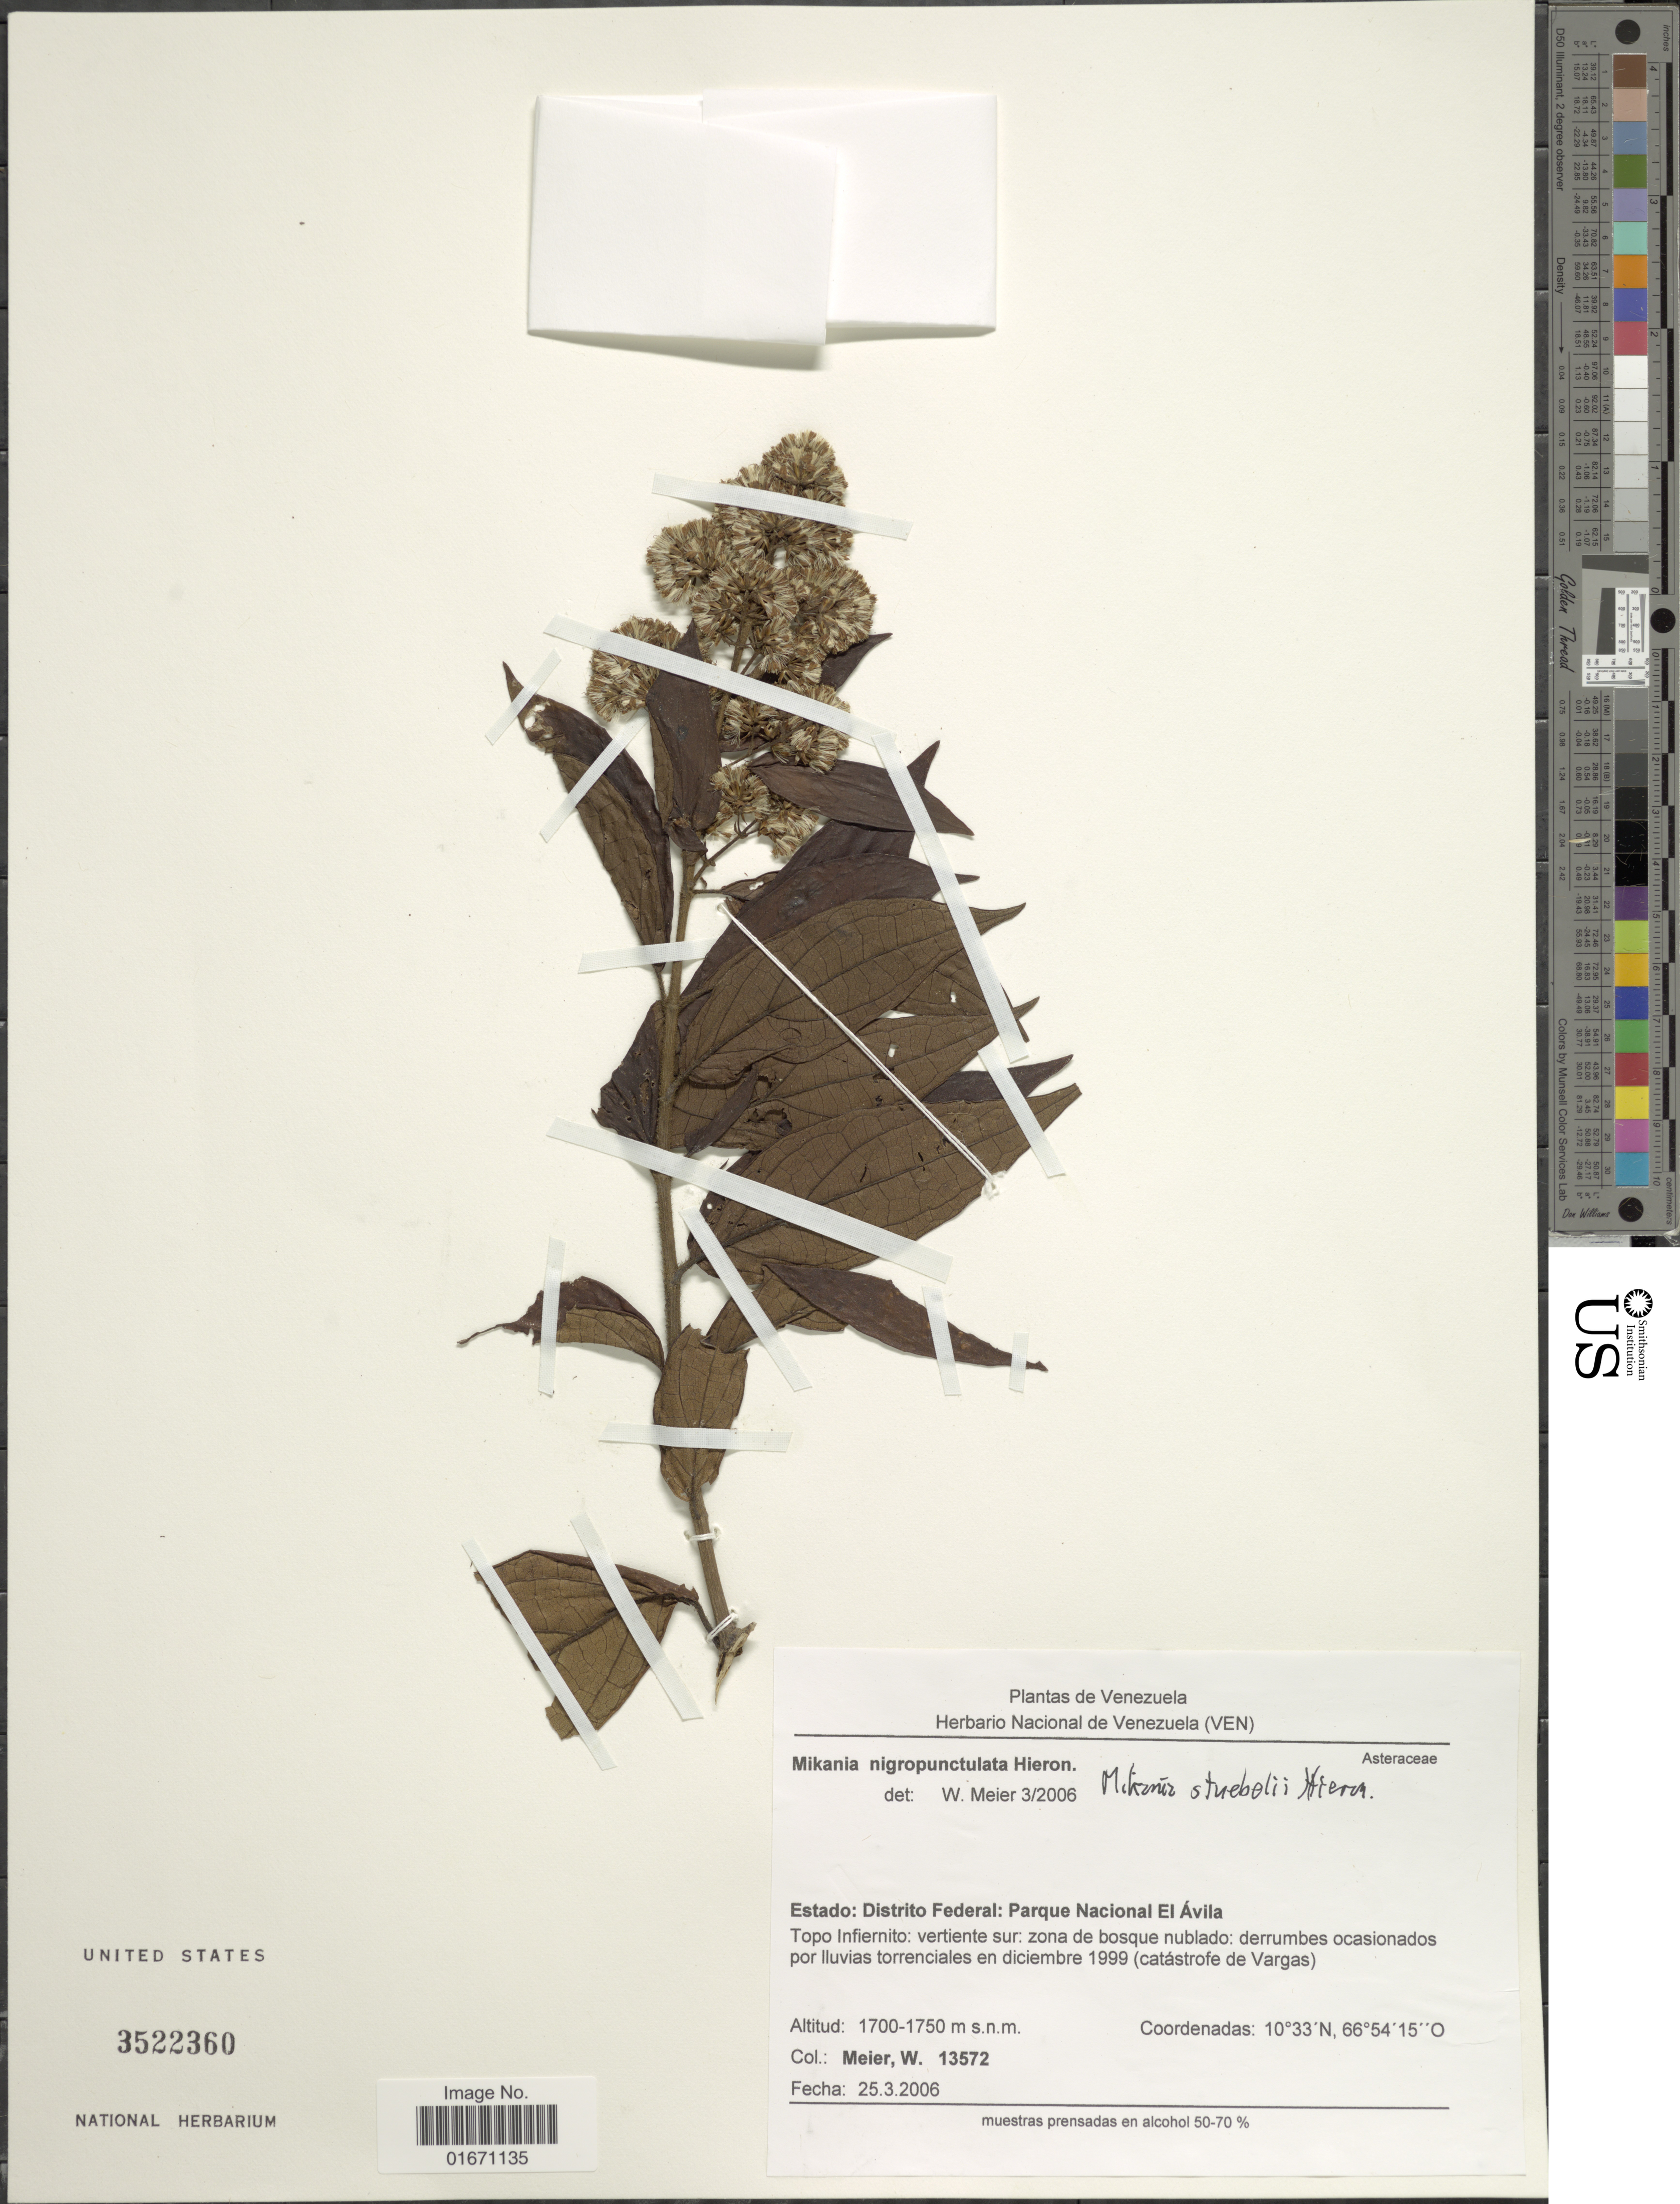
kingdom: Plantae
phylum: Tracheophyta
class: Magnoliopsida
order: Asterales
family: Asteraceae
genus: Mikania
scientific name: Mikania sp.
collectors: W. Meier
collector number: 13572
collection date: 2006-03-25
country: Venezuela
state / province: Miranda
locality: Estado Distrito Federal, Parque Nacional El Avila, Topo Infiernito, vertiente sur (catastrofe de Vargas)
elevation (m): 1700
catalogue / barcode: US 3522360